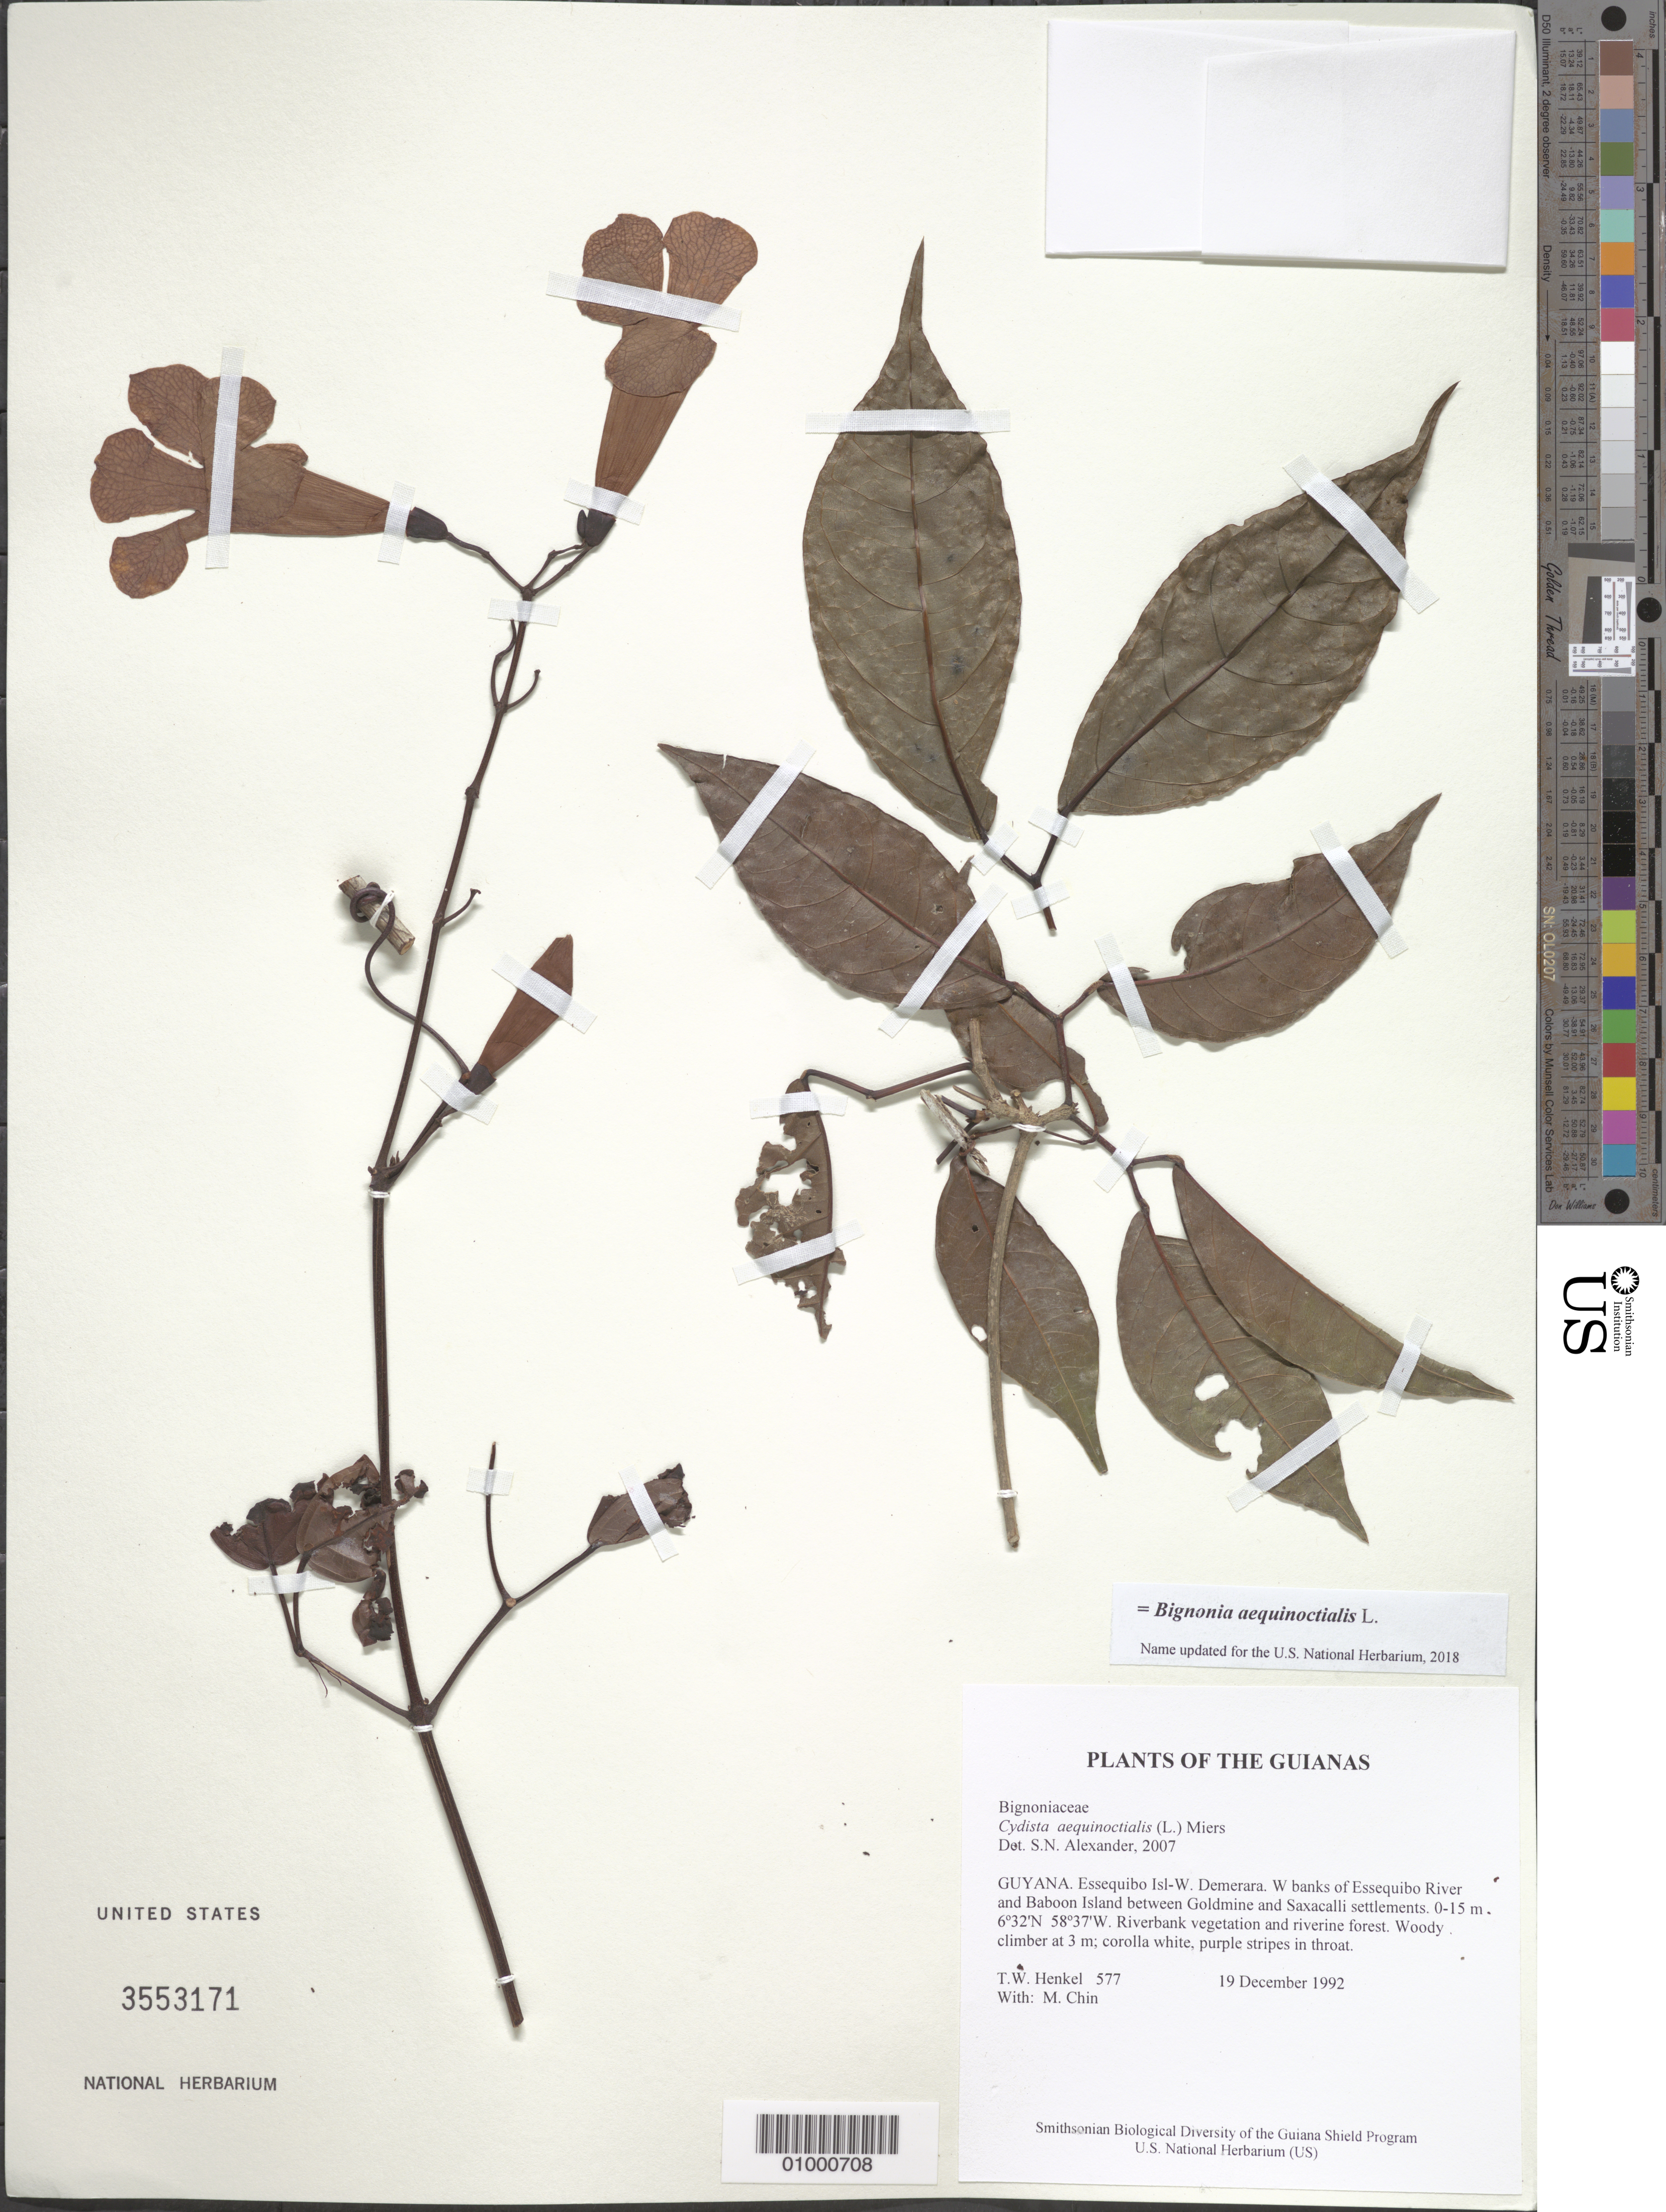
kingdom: Plantae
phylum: Tracheophyta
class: Magnoliopsida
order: Lamiales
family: Bignoniaceae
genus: Bignonia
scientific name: Bignonia aequinoctialis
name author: L.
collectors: T. Henkel & M. Chin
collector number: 577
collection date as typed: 19 December 1992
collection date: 1992-12-19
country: Guyana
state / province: Essequibo Isl-W. Demerara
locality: W banks of Essequibo River and Baboon Island between Goldmine and Saxacalli settlements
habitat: Riverbank vegetation and riverine forest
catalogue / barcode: US 3553171